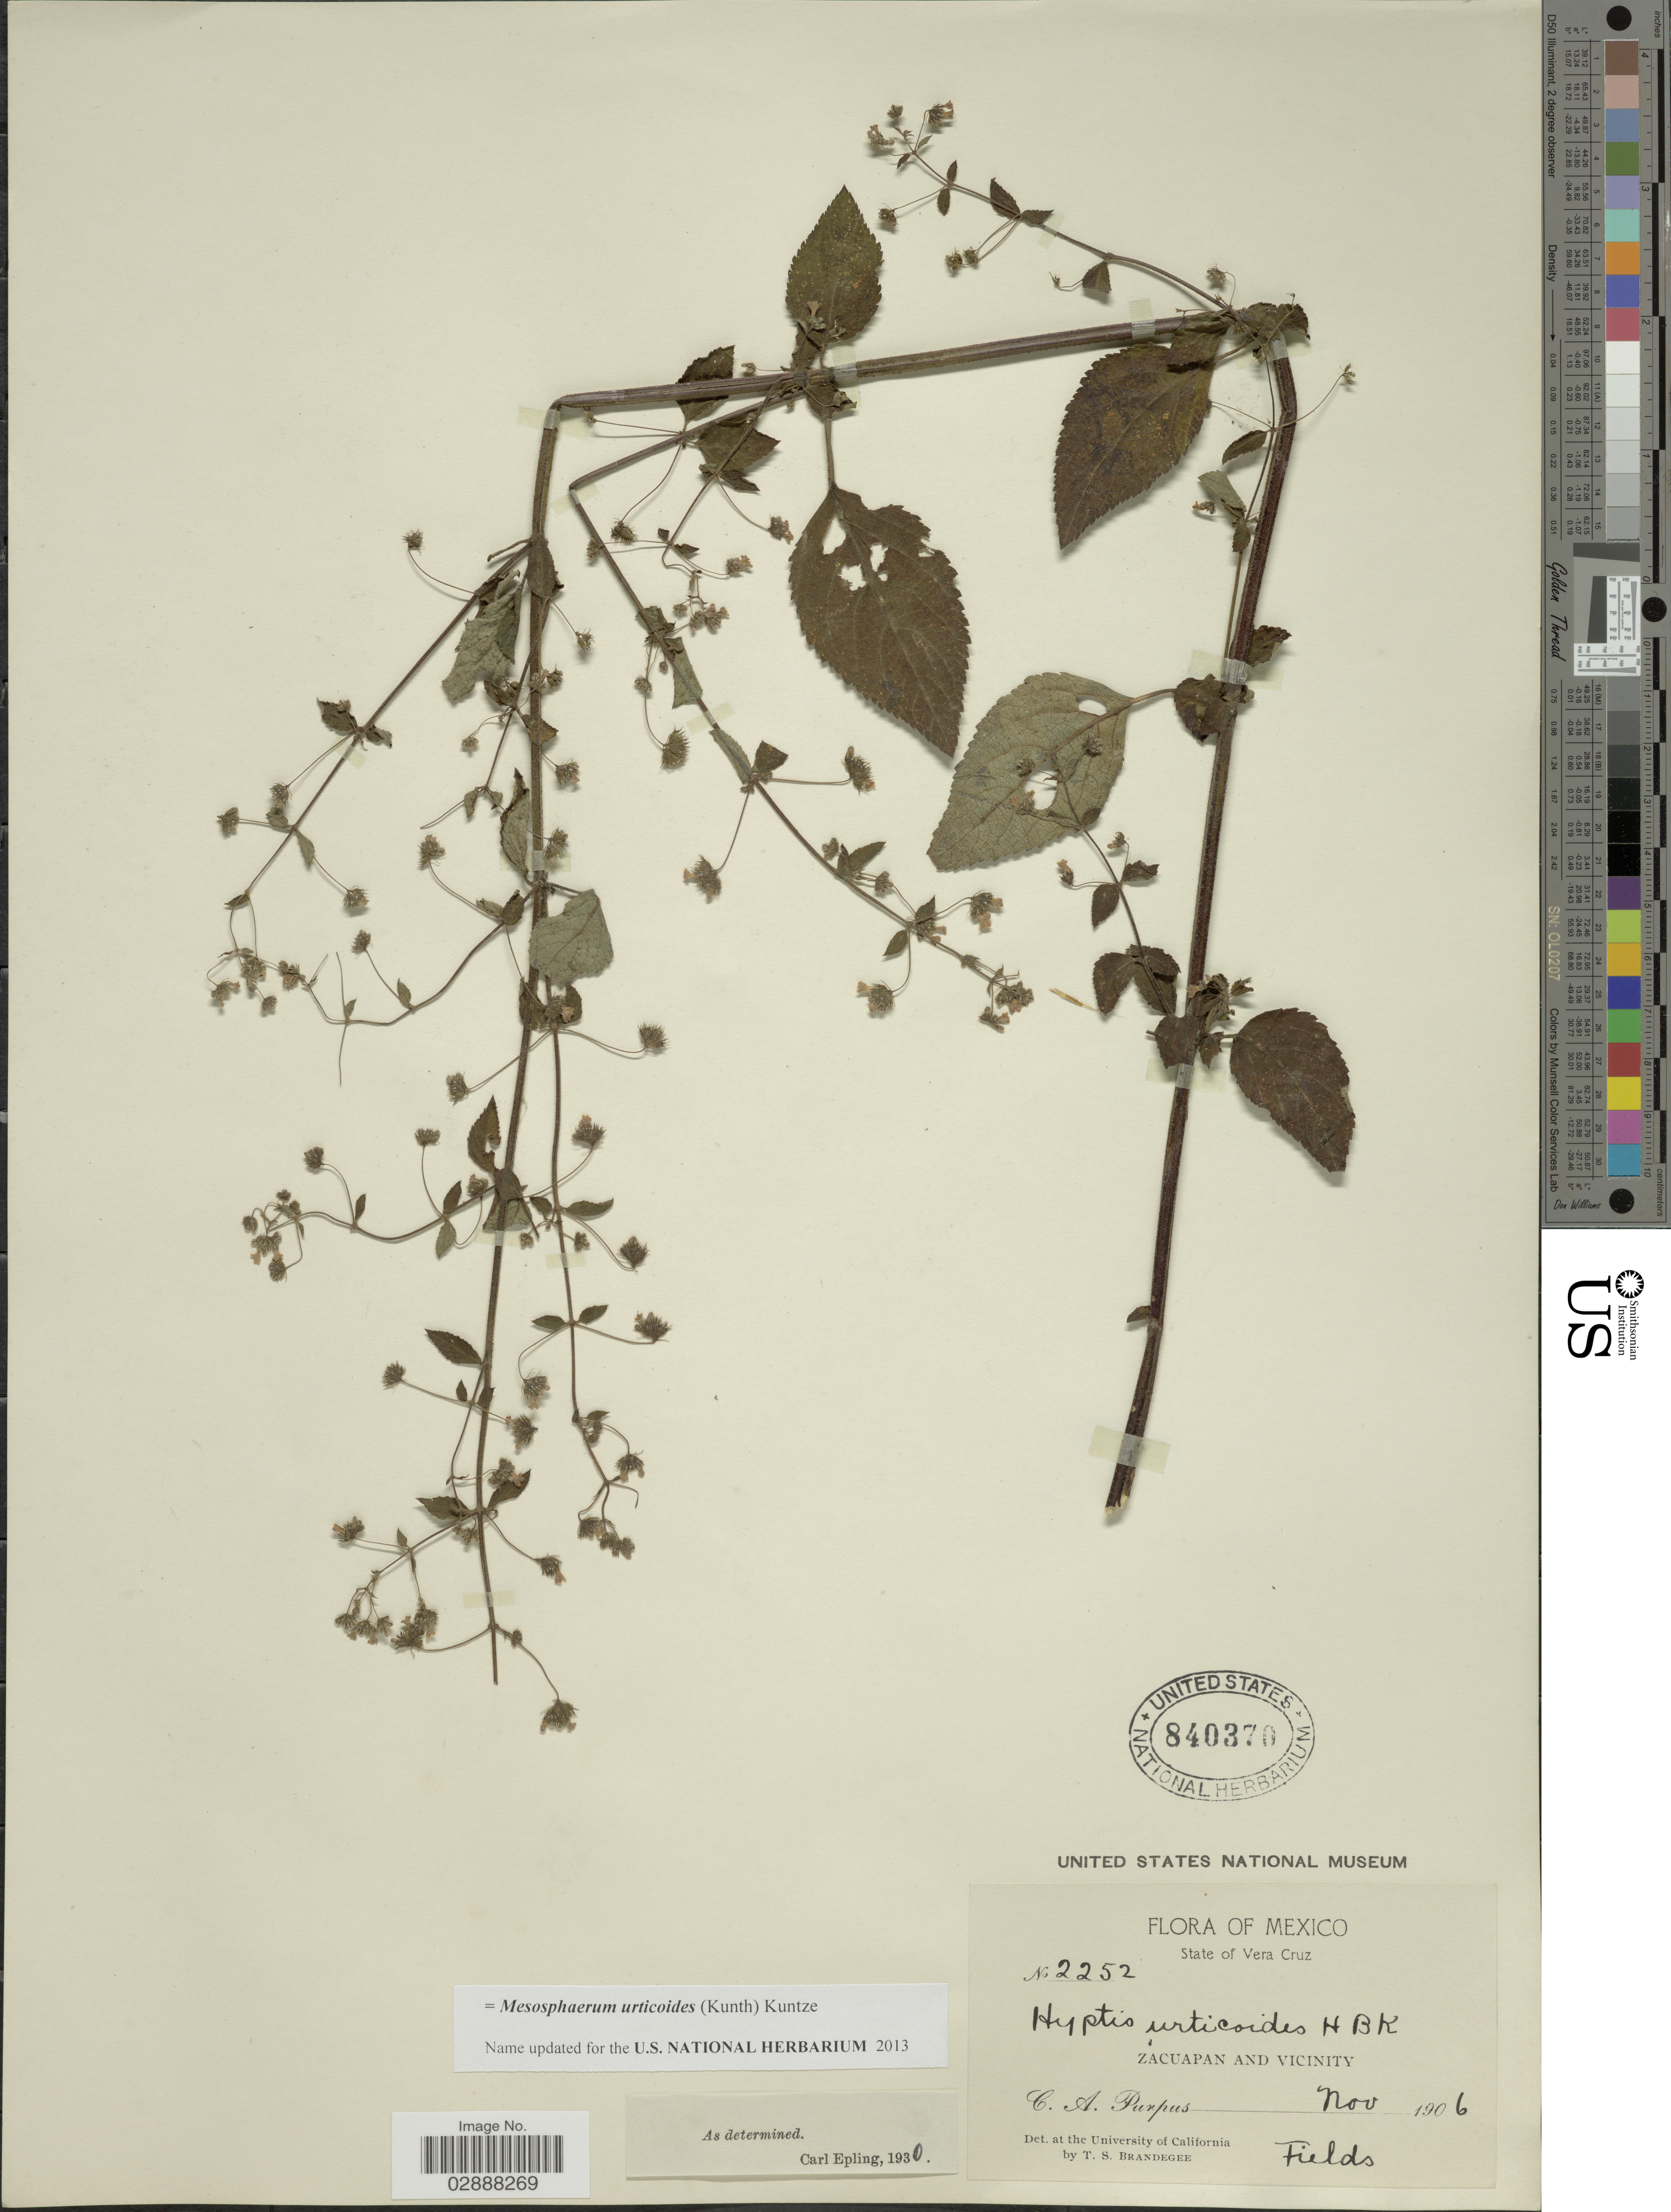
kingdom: Plantae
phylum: Tracheophyta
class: Magnoliopsida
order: Lamiales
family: Lamiaceae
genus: Mesosphaerum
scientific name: Mesosphaerum urticoides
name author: (Kunth) Kuntze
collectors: C. A. Purpus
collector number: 2252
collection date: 1906-11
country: Mexico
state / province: Veracruz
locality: State of Vera Cruz. Zacuapan and vicinity.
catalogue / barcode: US 840370